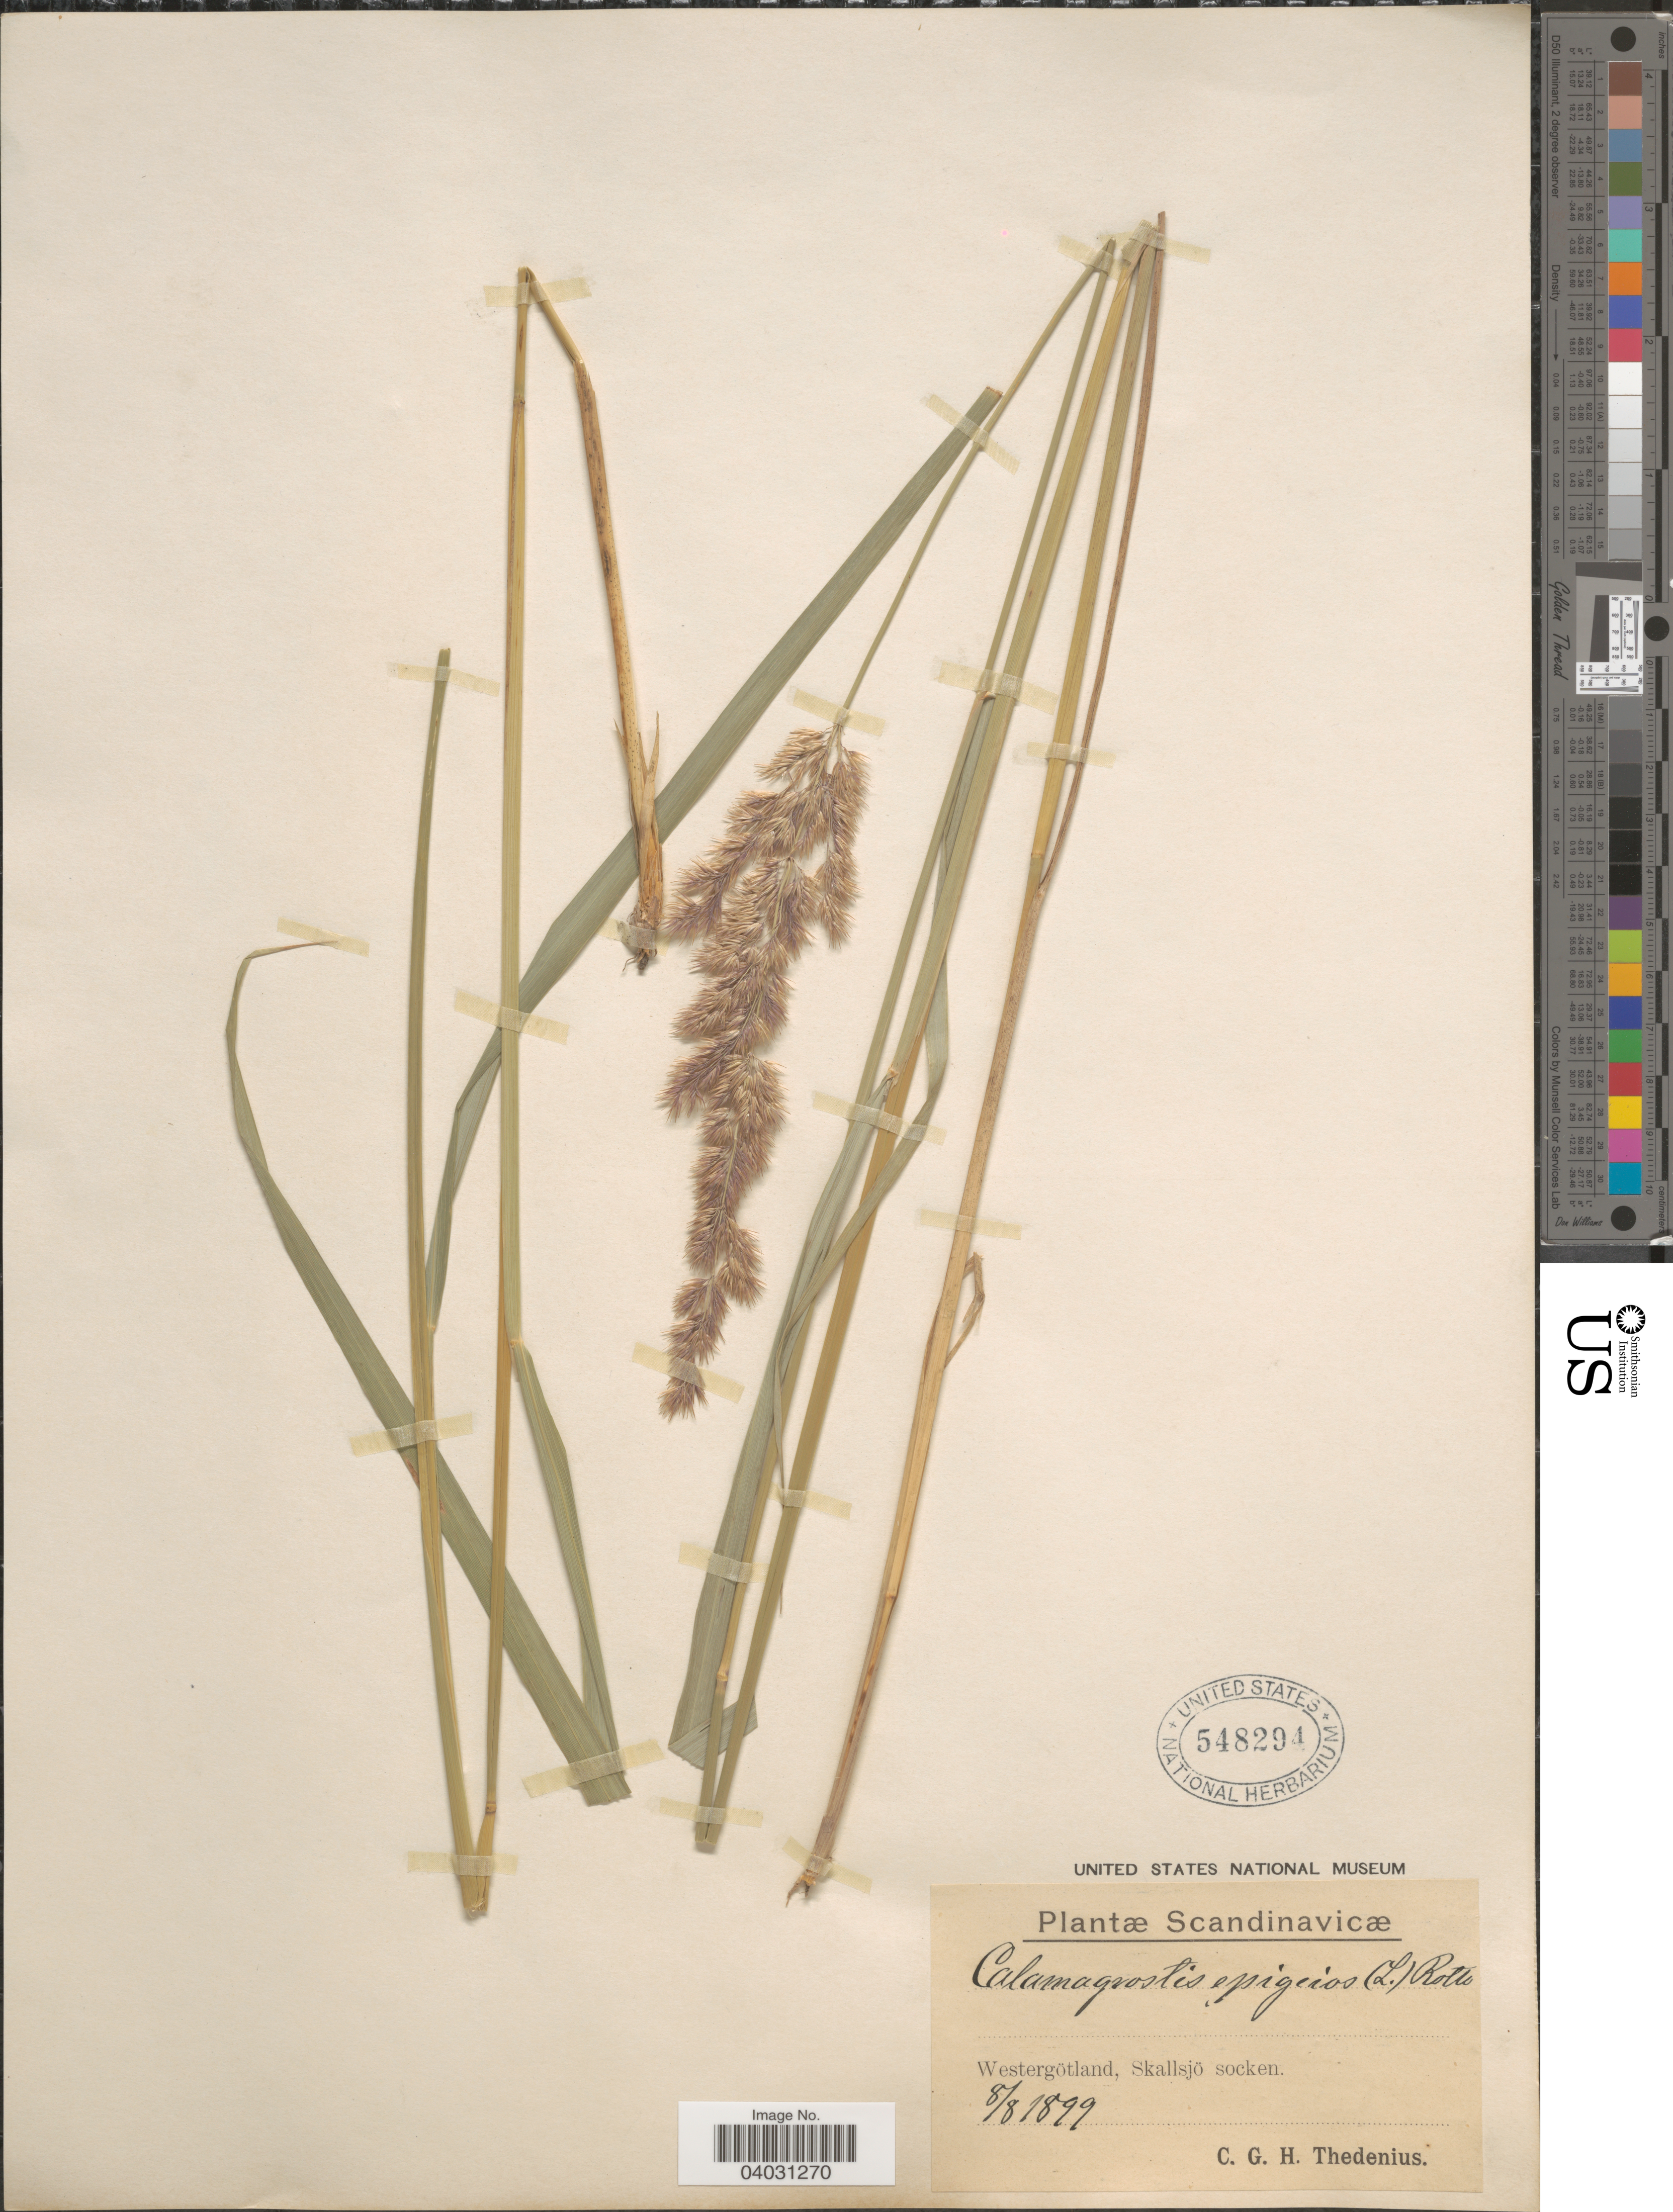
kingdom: Plantae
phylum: Tracheophyta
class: Liliopsida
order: Poales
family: Poaceae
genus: Calamagrostis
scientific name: Calamagrostis epigeios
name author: (L.) Roth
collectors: C. Thedenius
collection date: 1899-08-08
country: Sweden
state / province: Västra Götaland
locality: Scandinavicæ. Westergötland, Skallsjö socken.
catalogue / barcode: US 548294